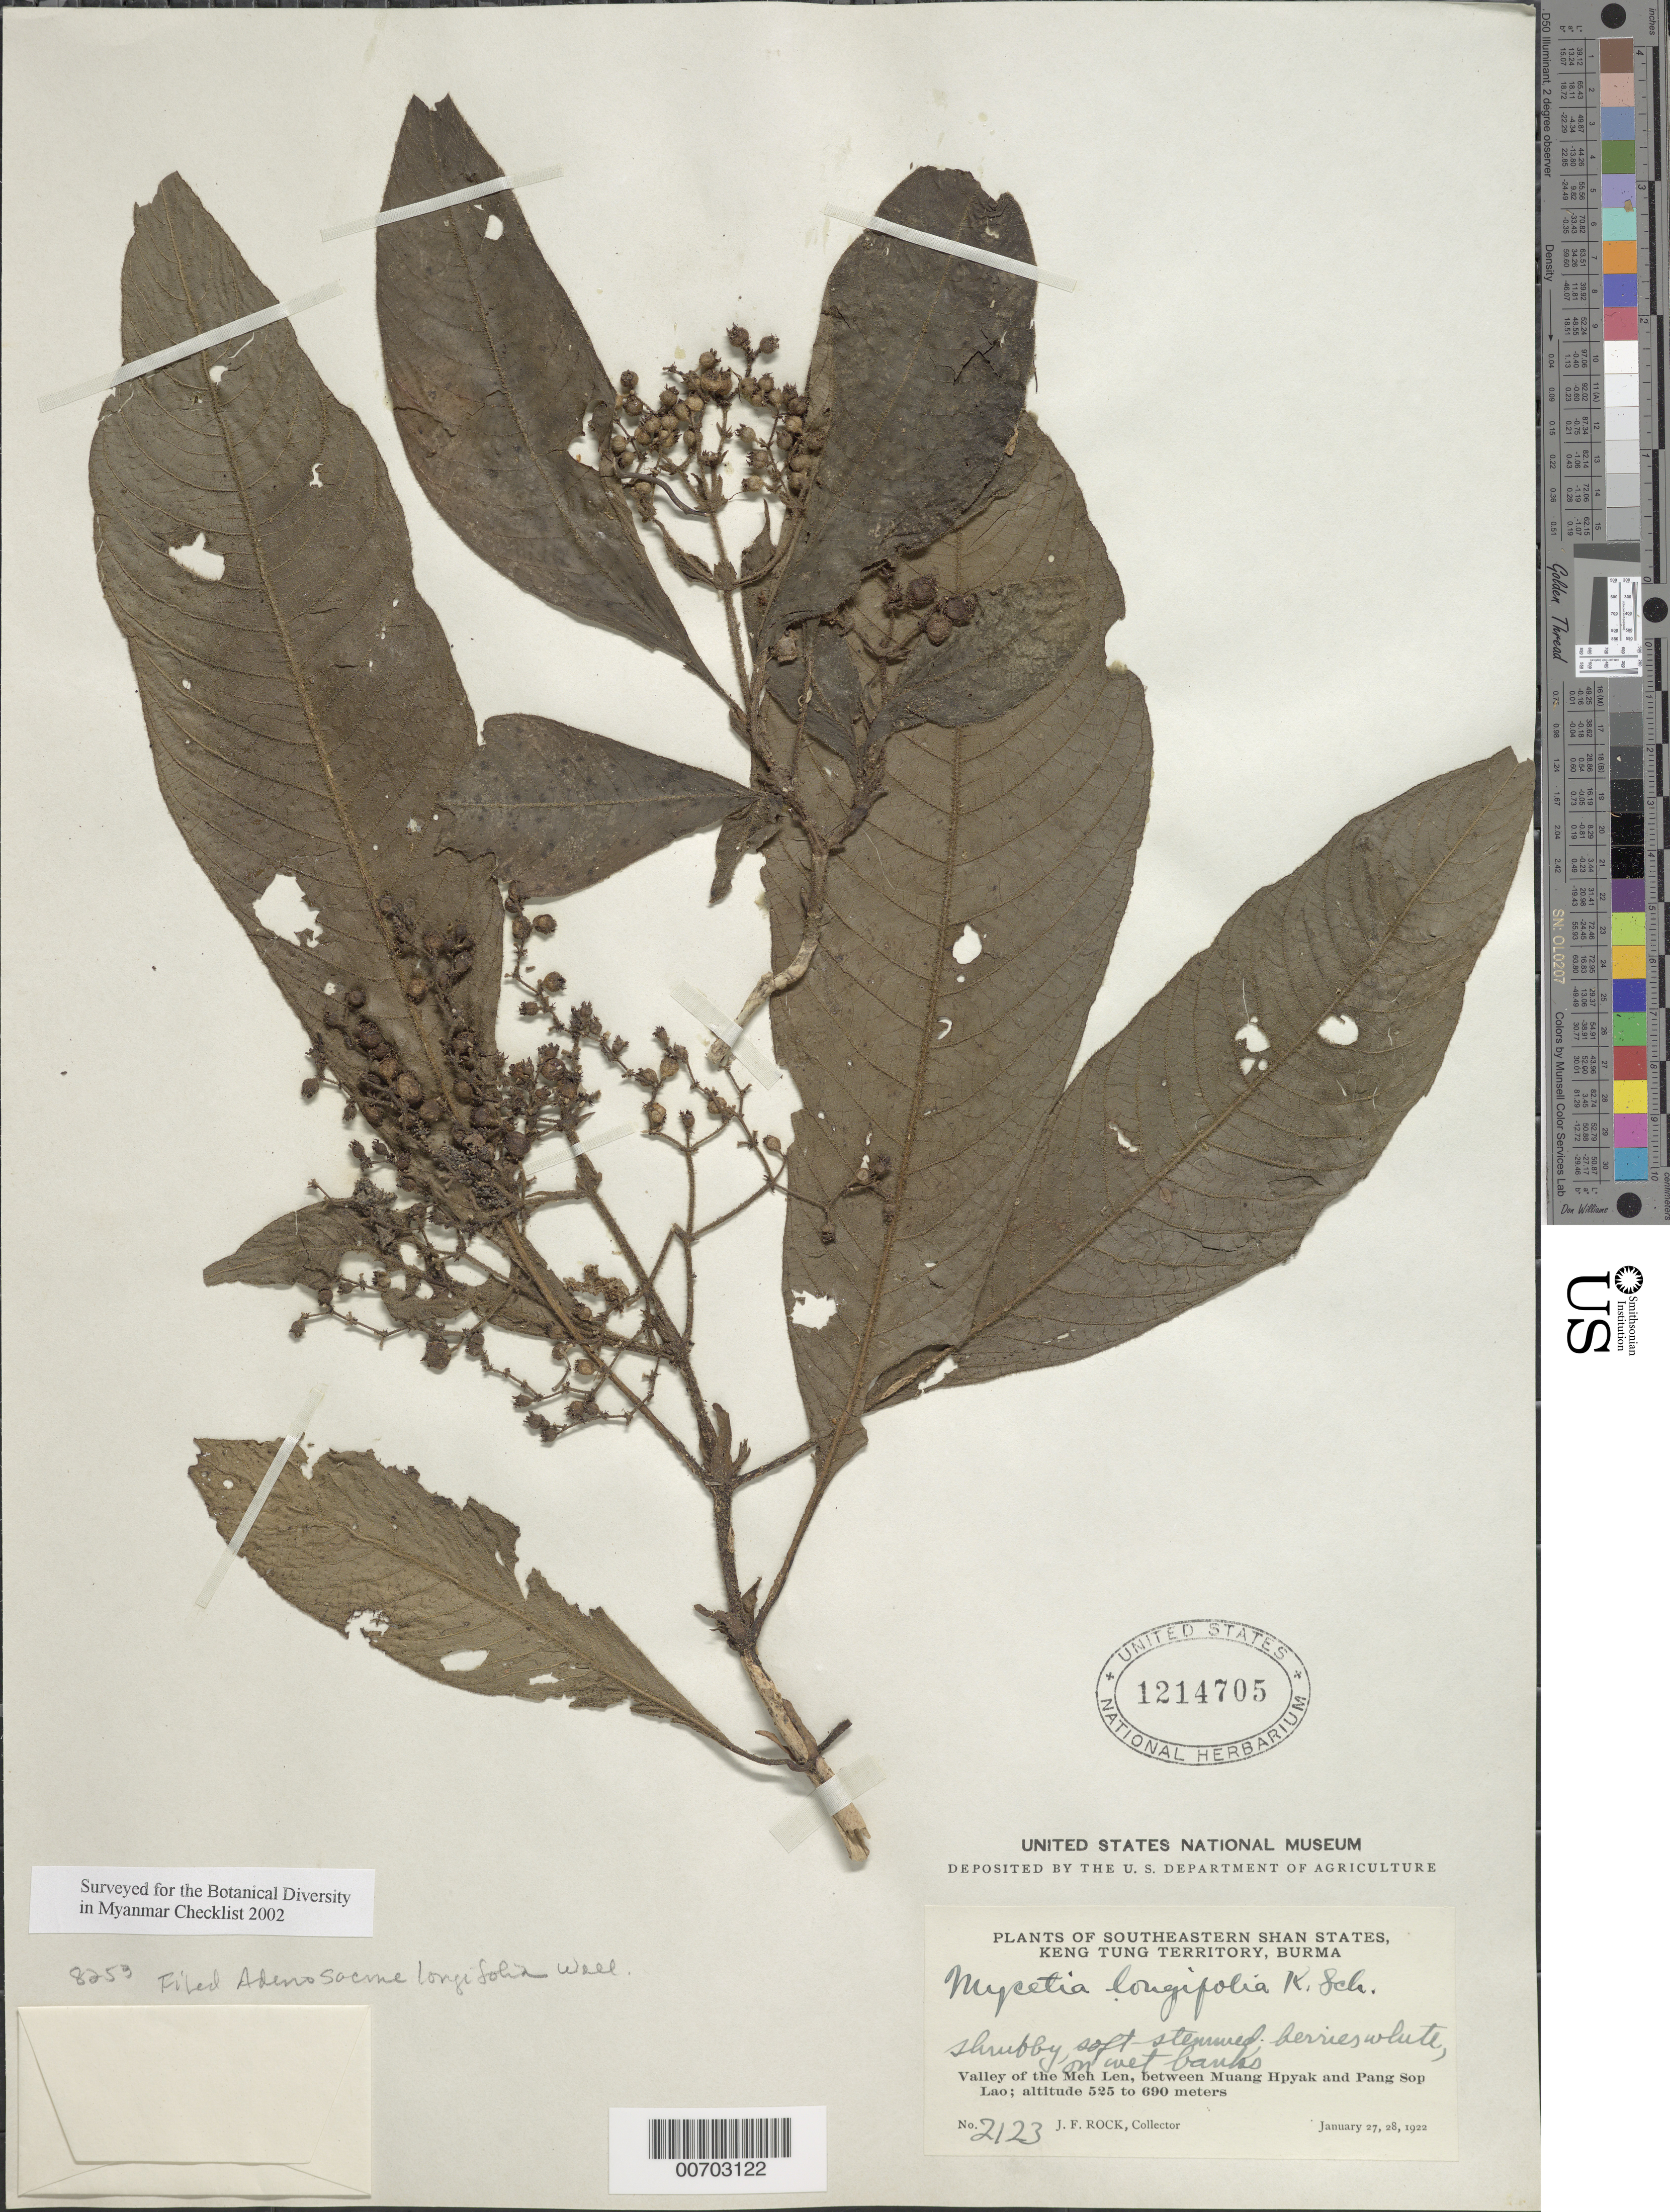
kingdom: Plantae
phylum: Tracheophyta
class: Magnoliopsida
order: Gentianales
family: Rubiaceae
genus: Mycetia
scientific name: Mycetia longifolia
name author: (Wall.) Kuntze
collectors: J. F. Rock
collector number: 2123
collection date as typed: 27 Jan 1922 to 28 Jan 1922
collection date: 1922-01-27/1922-01-28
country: Myanmar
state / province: Shan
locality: Southeastern Shan States, Keng Tung Terr., Meh Len valley, betw. Muang Hpyak & Pang Sop Lao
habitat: On wet banks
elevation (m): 525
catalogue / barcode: US 1214705